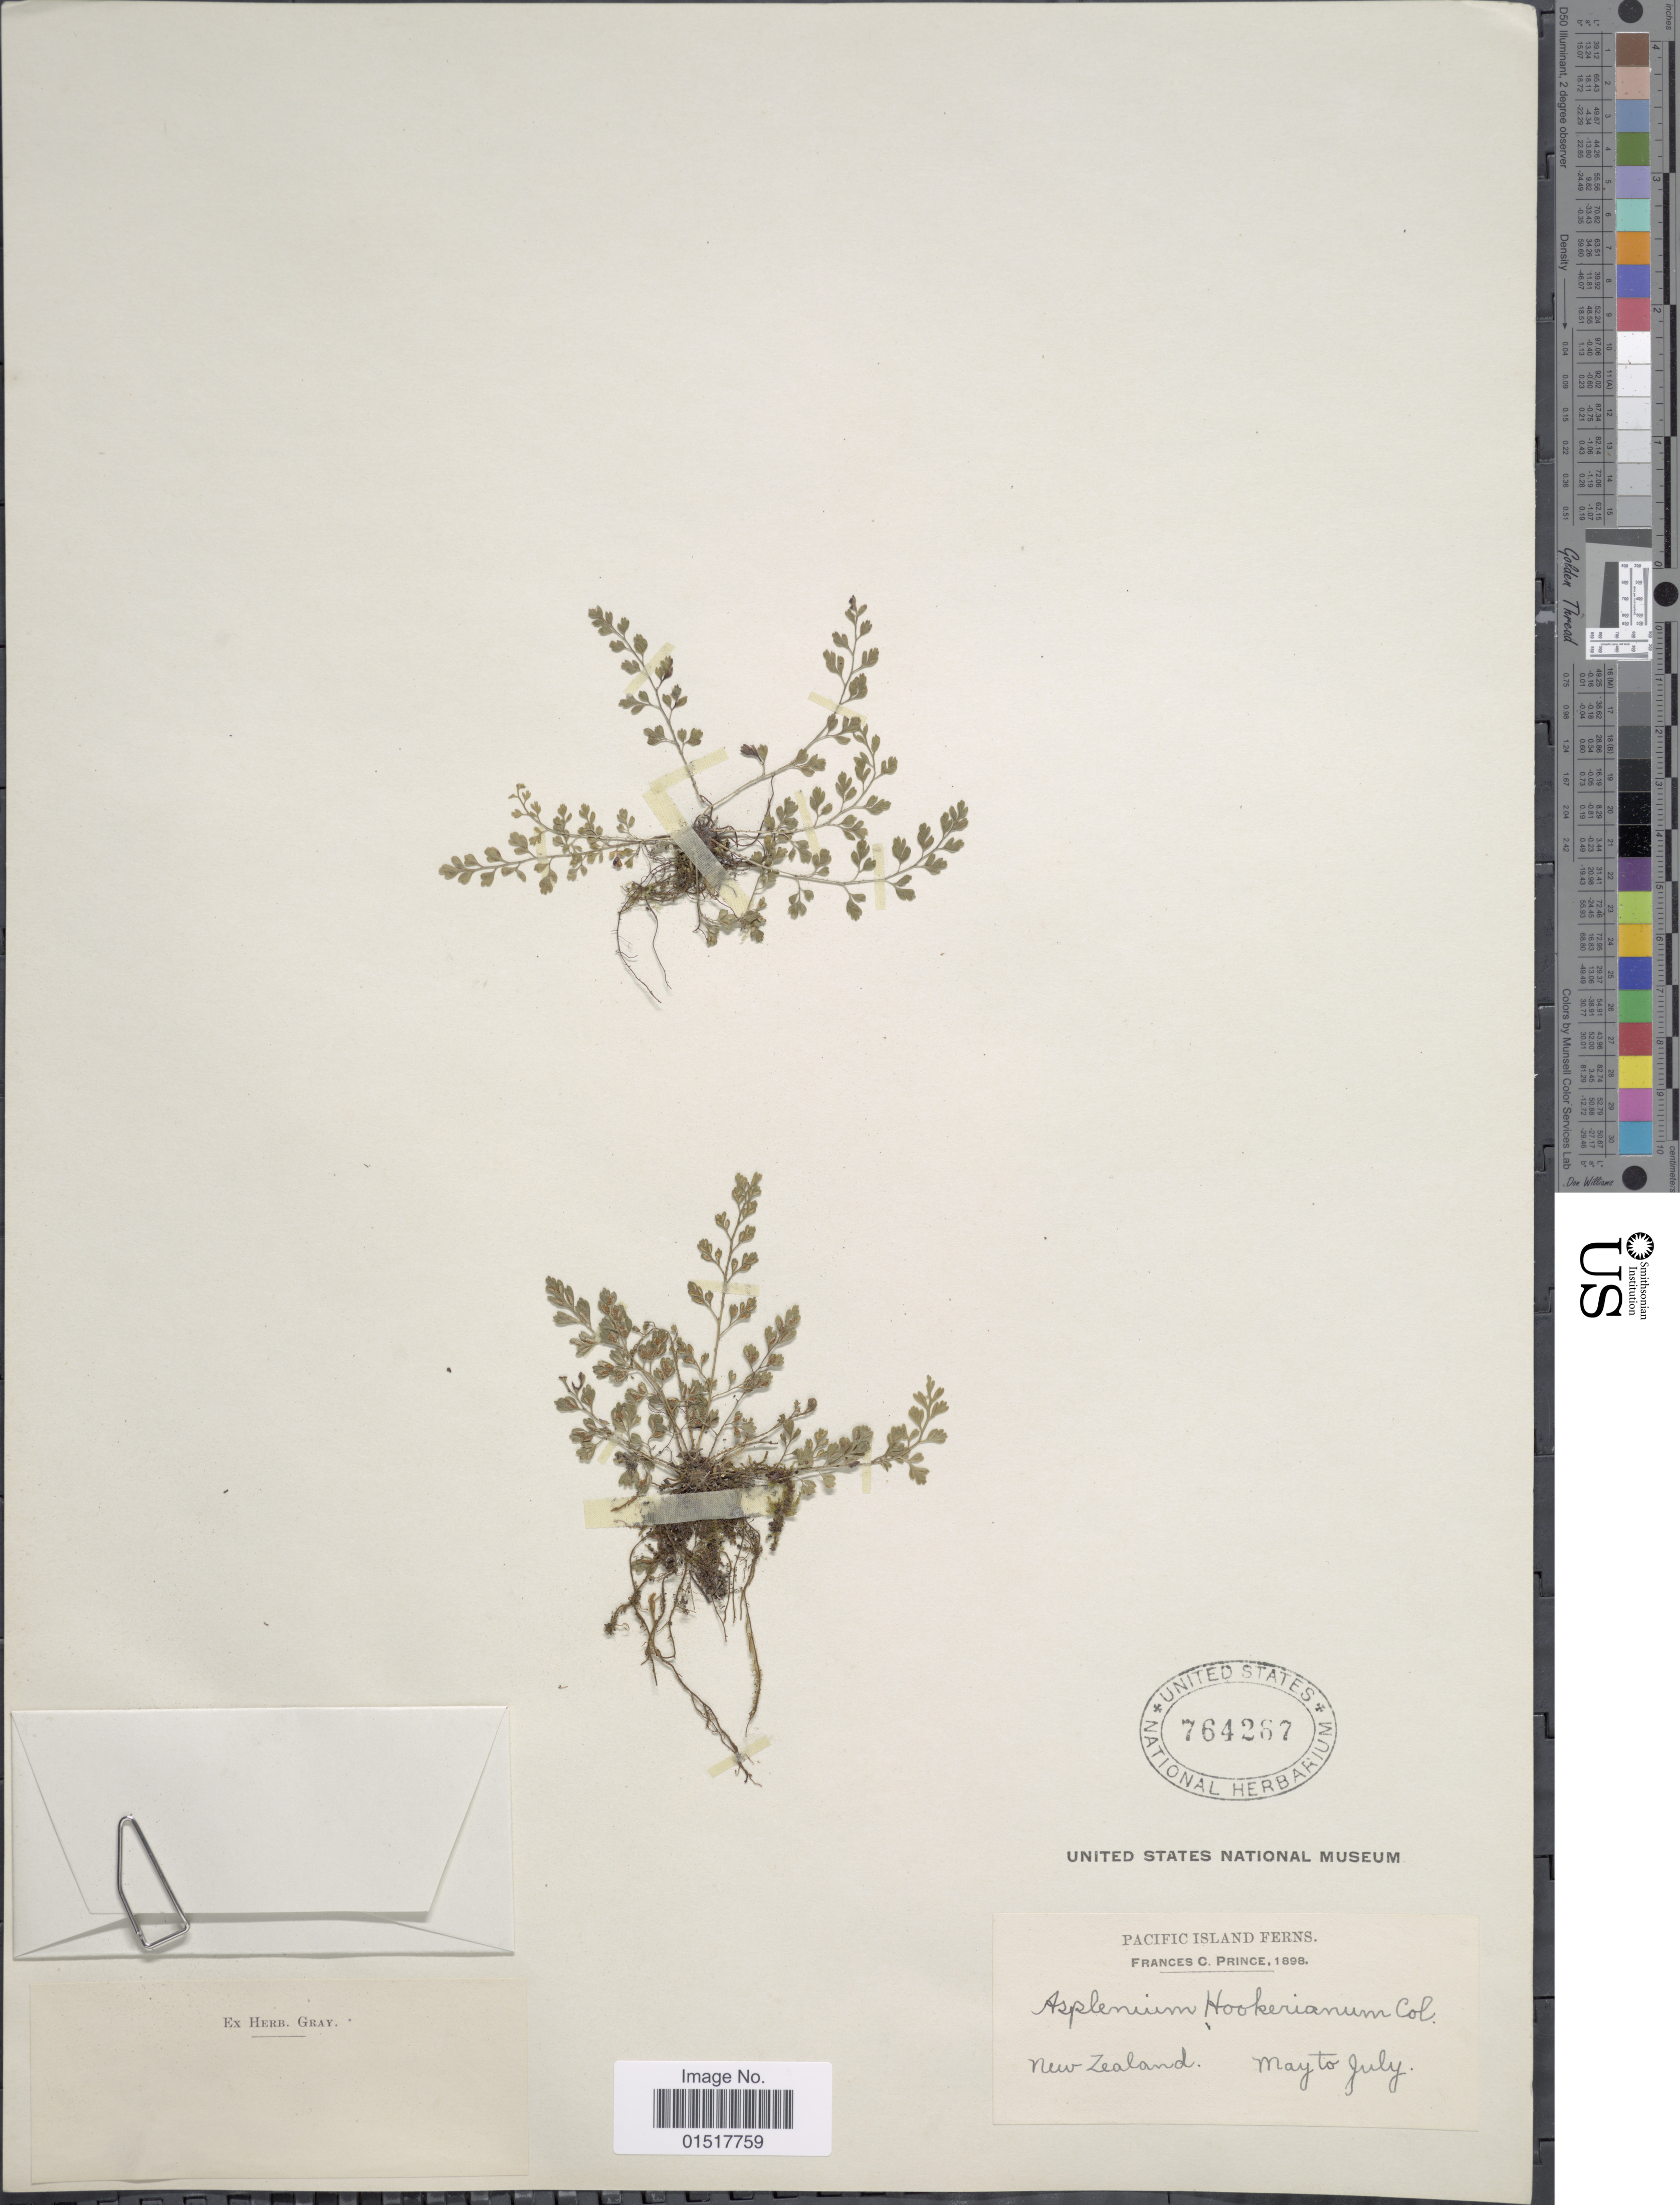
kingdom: Plantae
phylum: Tracheophyta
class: Polypodiopsida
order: Polypodiales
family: Aspleniaceae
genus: Asplenium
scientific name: Asplenium hookerianum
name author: Colenso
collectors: F. Prince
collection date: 1898-05/1898-07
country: New Zealand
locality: Pacific Island Ferns.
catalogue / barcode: US 764267